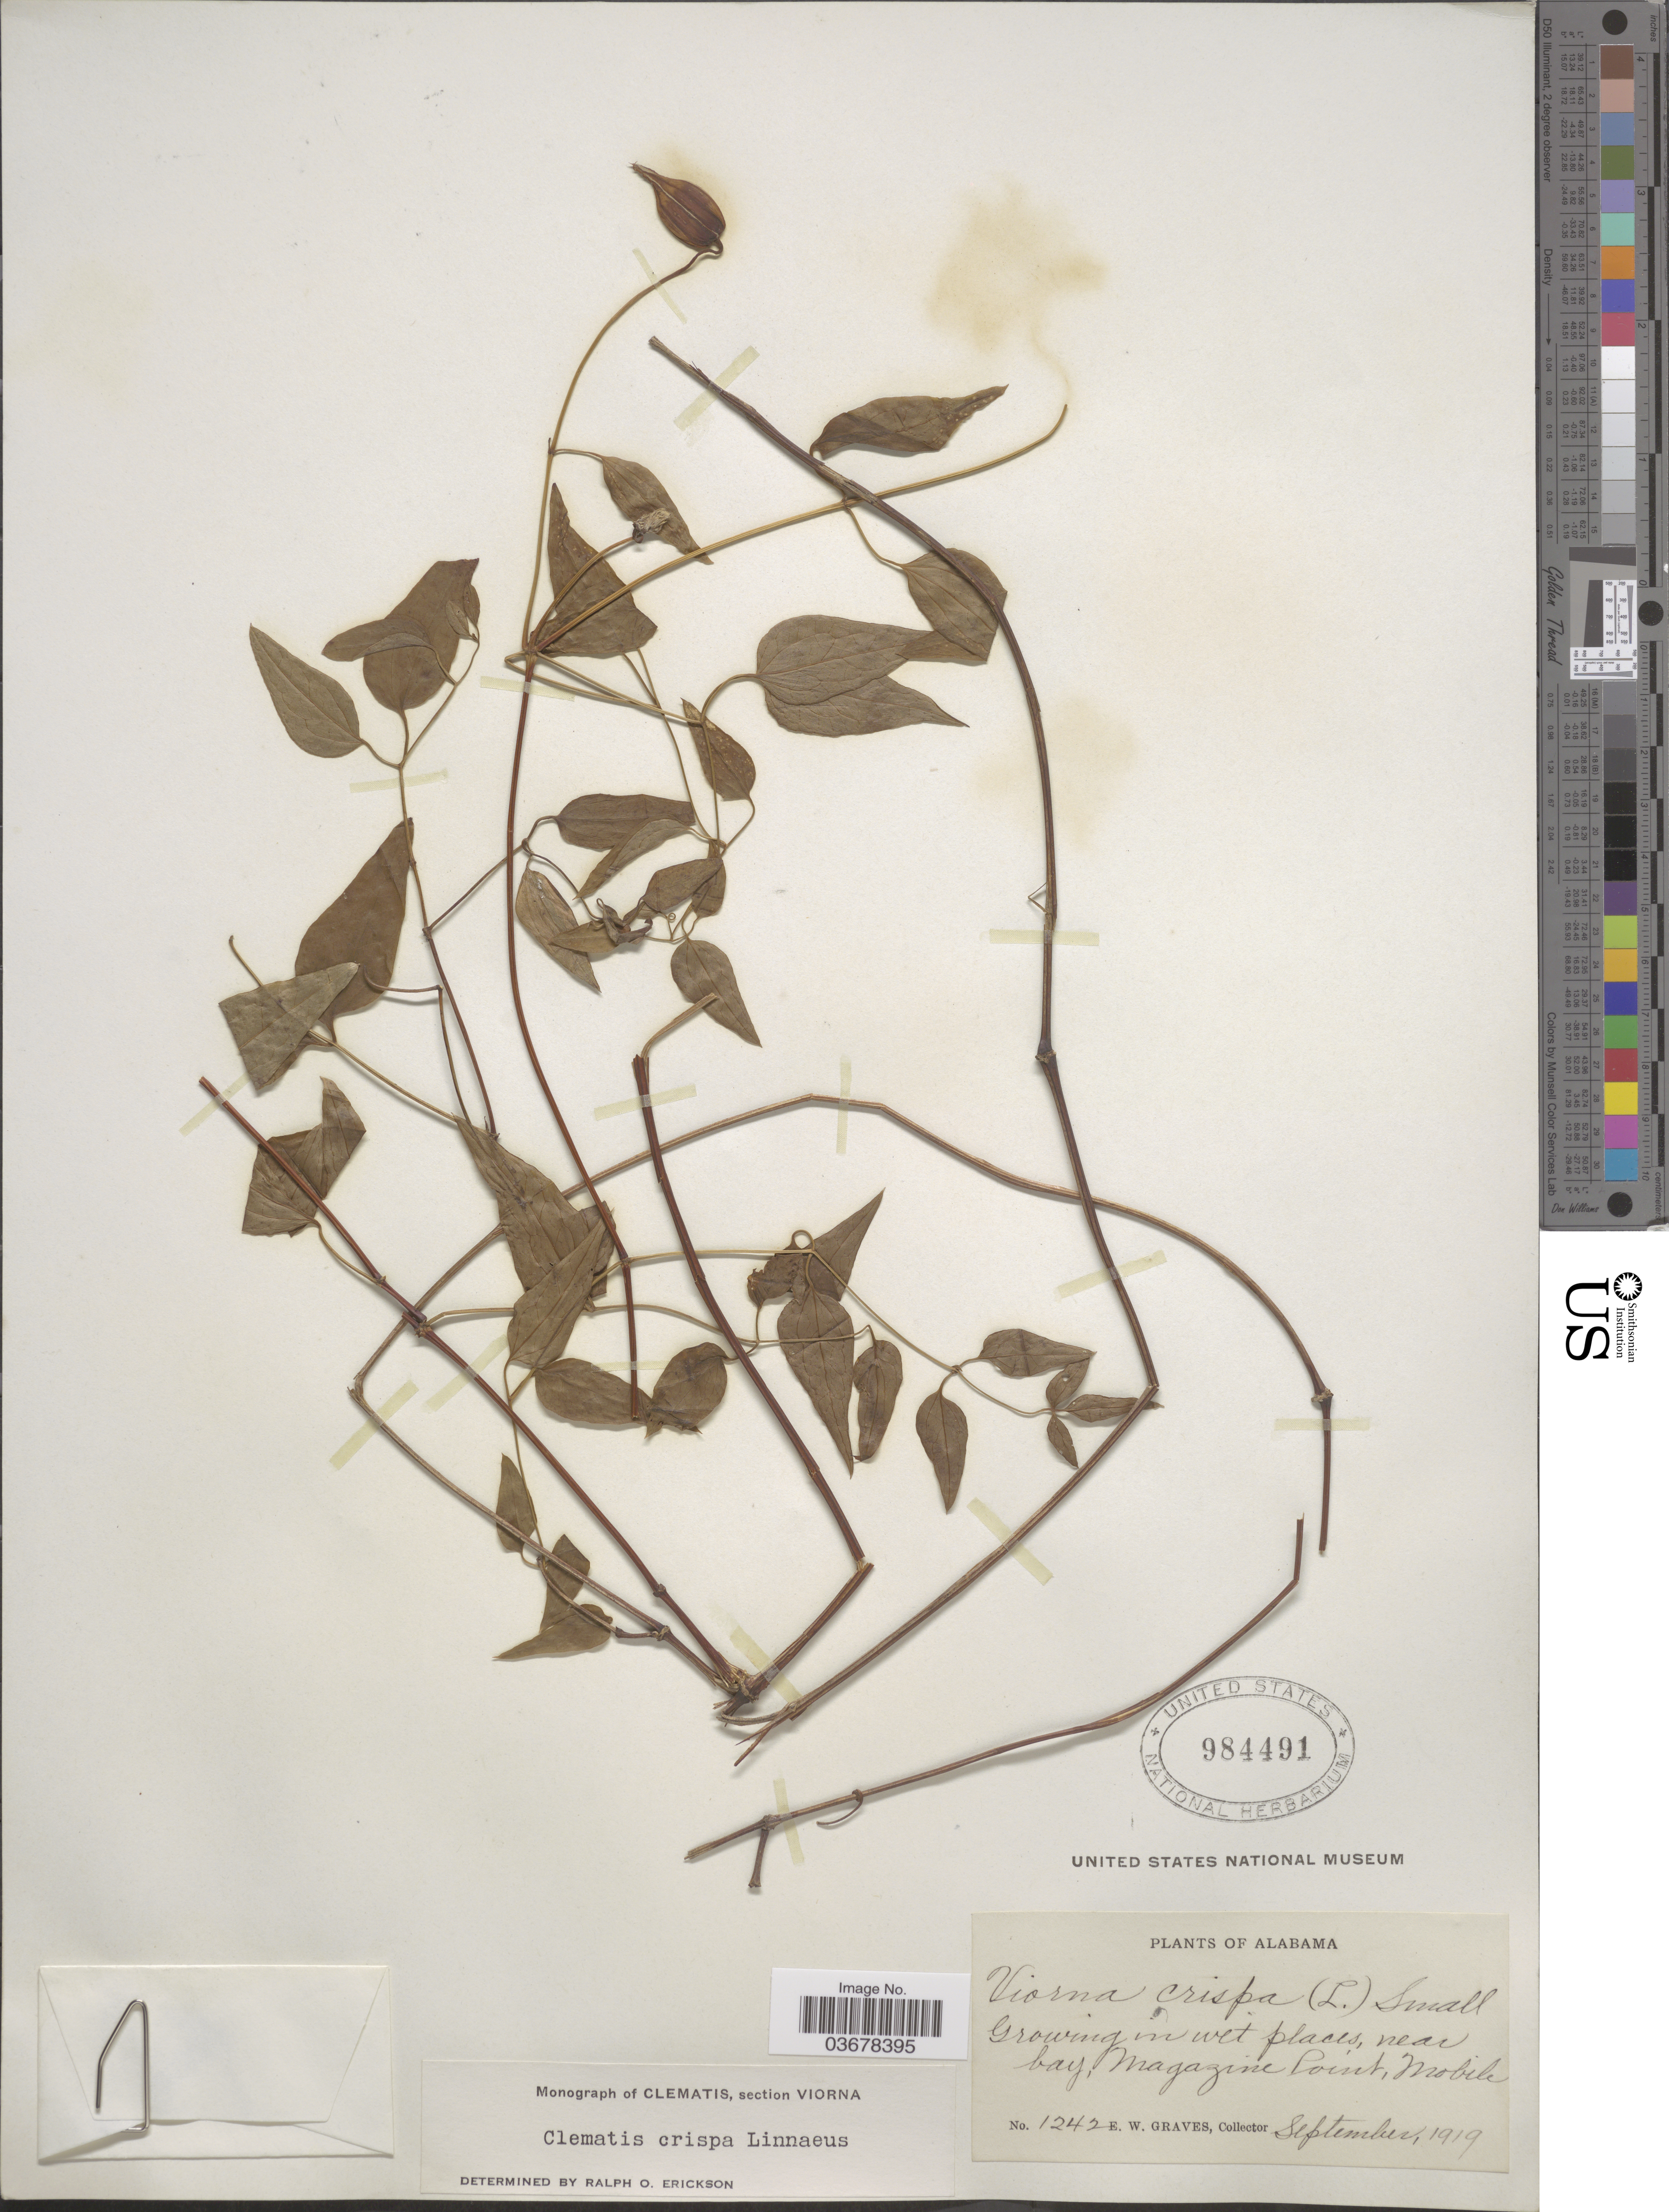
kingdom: Plantae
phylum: Tracheophyta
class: Magnoliopsida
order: Ranunculales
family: Ranunculaceae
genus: Clematis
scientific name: Clematis viorna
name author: L.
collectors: E. Graves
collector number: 1242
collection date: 1919-09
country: United States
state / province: Alabama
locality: Growing in wet places, near bay, Magazine Point, Mobile.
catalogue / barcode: US 984491